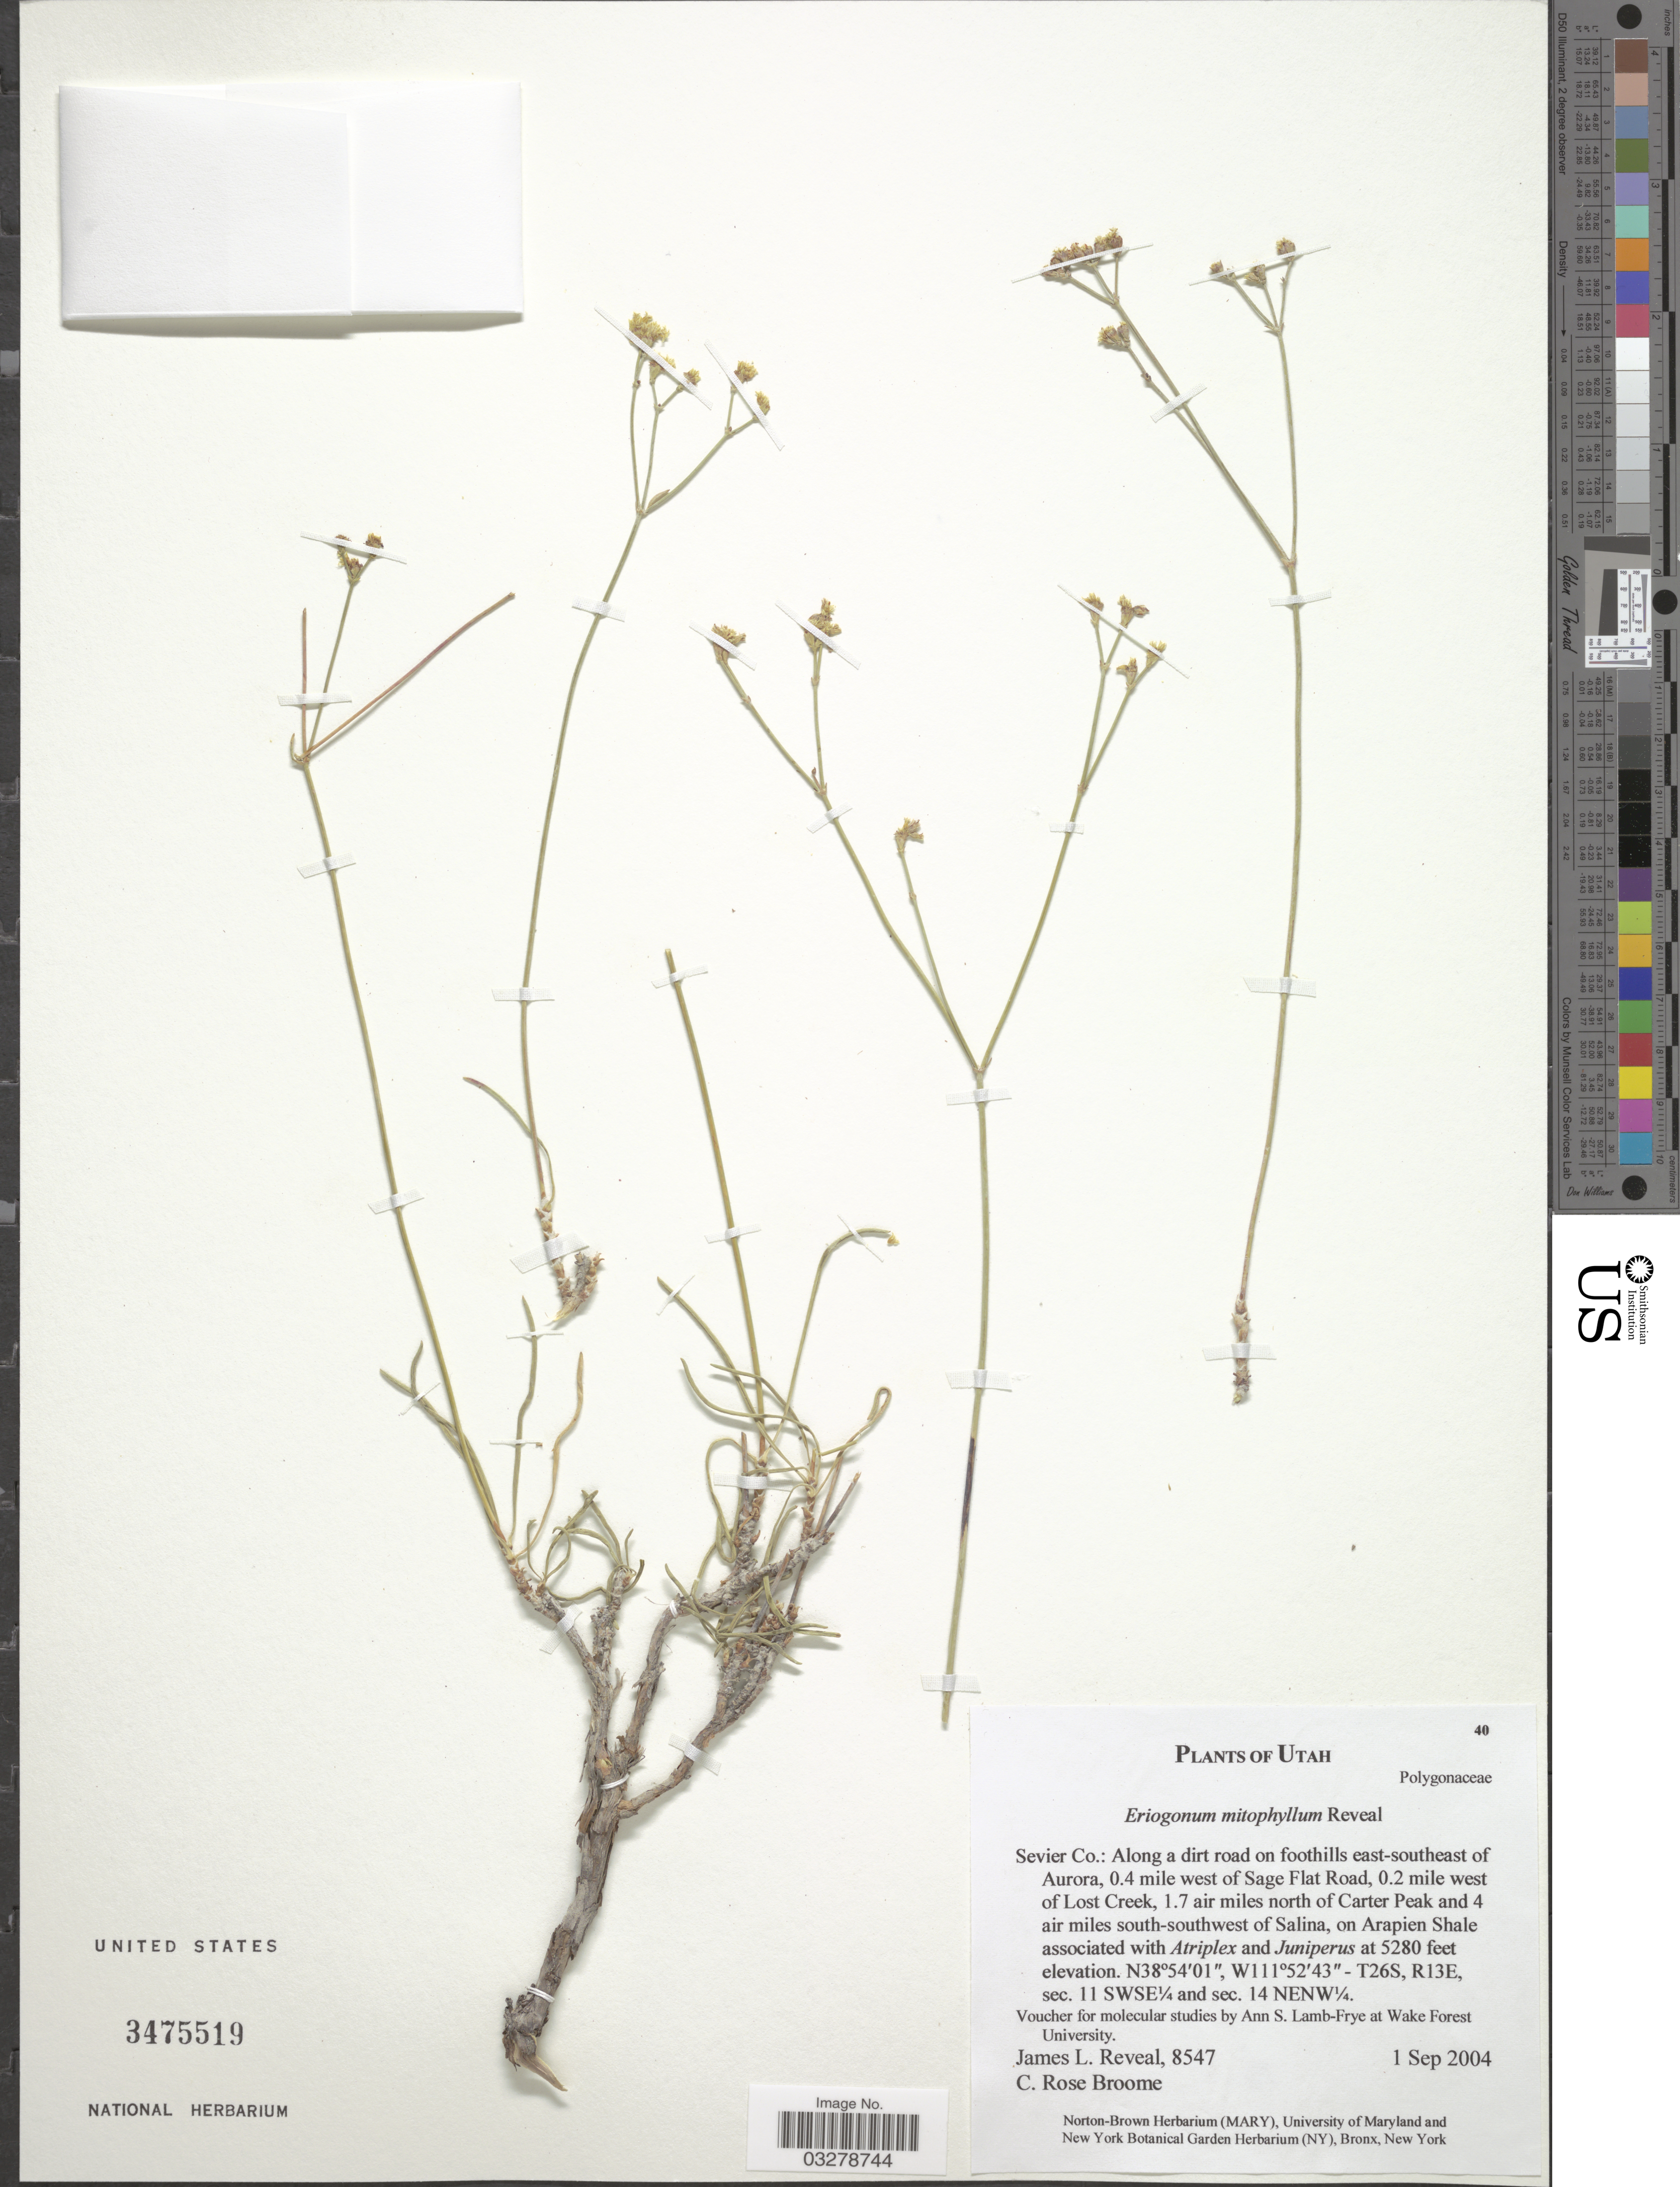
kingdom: Plantae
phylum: Tracheophyta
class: Magnoliopsida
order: Caryophyllales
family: Polygonaceae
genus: Eriogonum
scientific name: Eriogonum mitophyllum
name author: Reveal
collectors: J. L. Reveal & C. R. Broome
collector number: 8547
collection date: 2004-09-01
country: United States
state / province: Utah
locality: Sevier Co.: Along dirt road on foothills east-southeast of Aurora, 0.4 mile west of Sage Flat Road, 0.2 mile west of Lost Creek, 1.7 air miles north of Carter Peak and 4 air miles south-southwest of Salina, on Arapien Shale. T26S, R13E, sec. 11 SWSE¼ and sec. 14 NENW¼.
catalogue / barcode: US 3475519